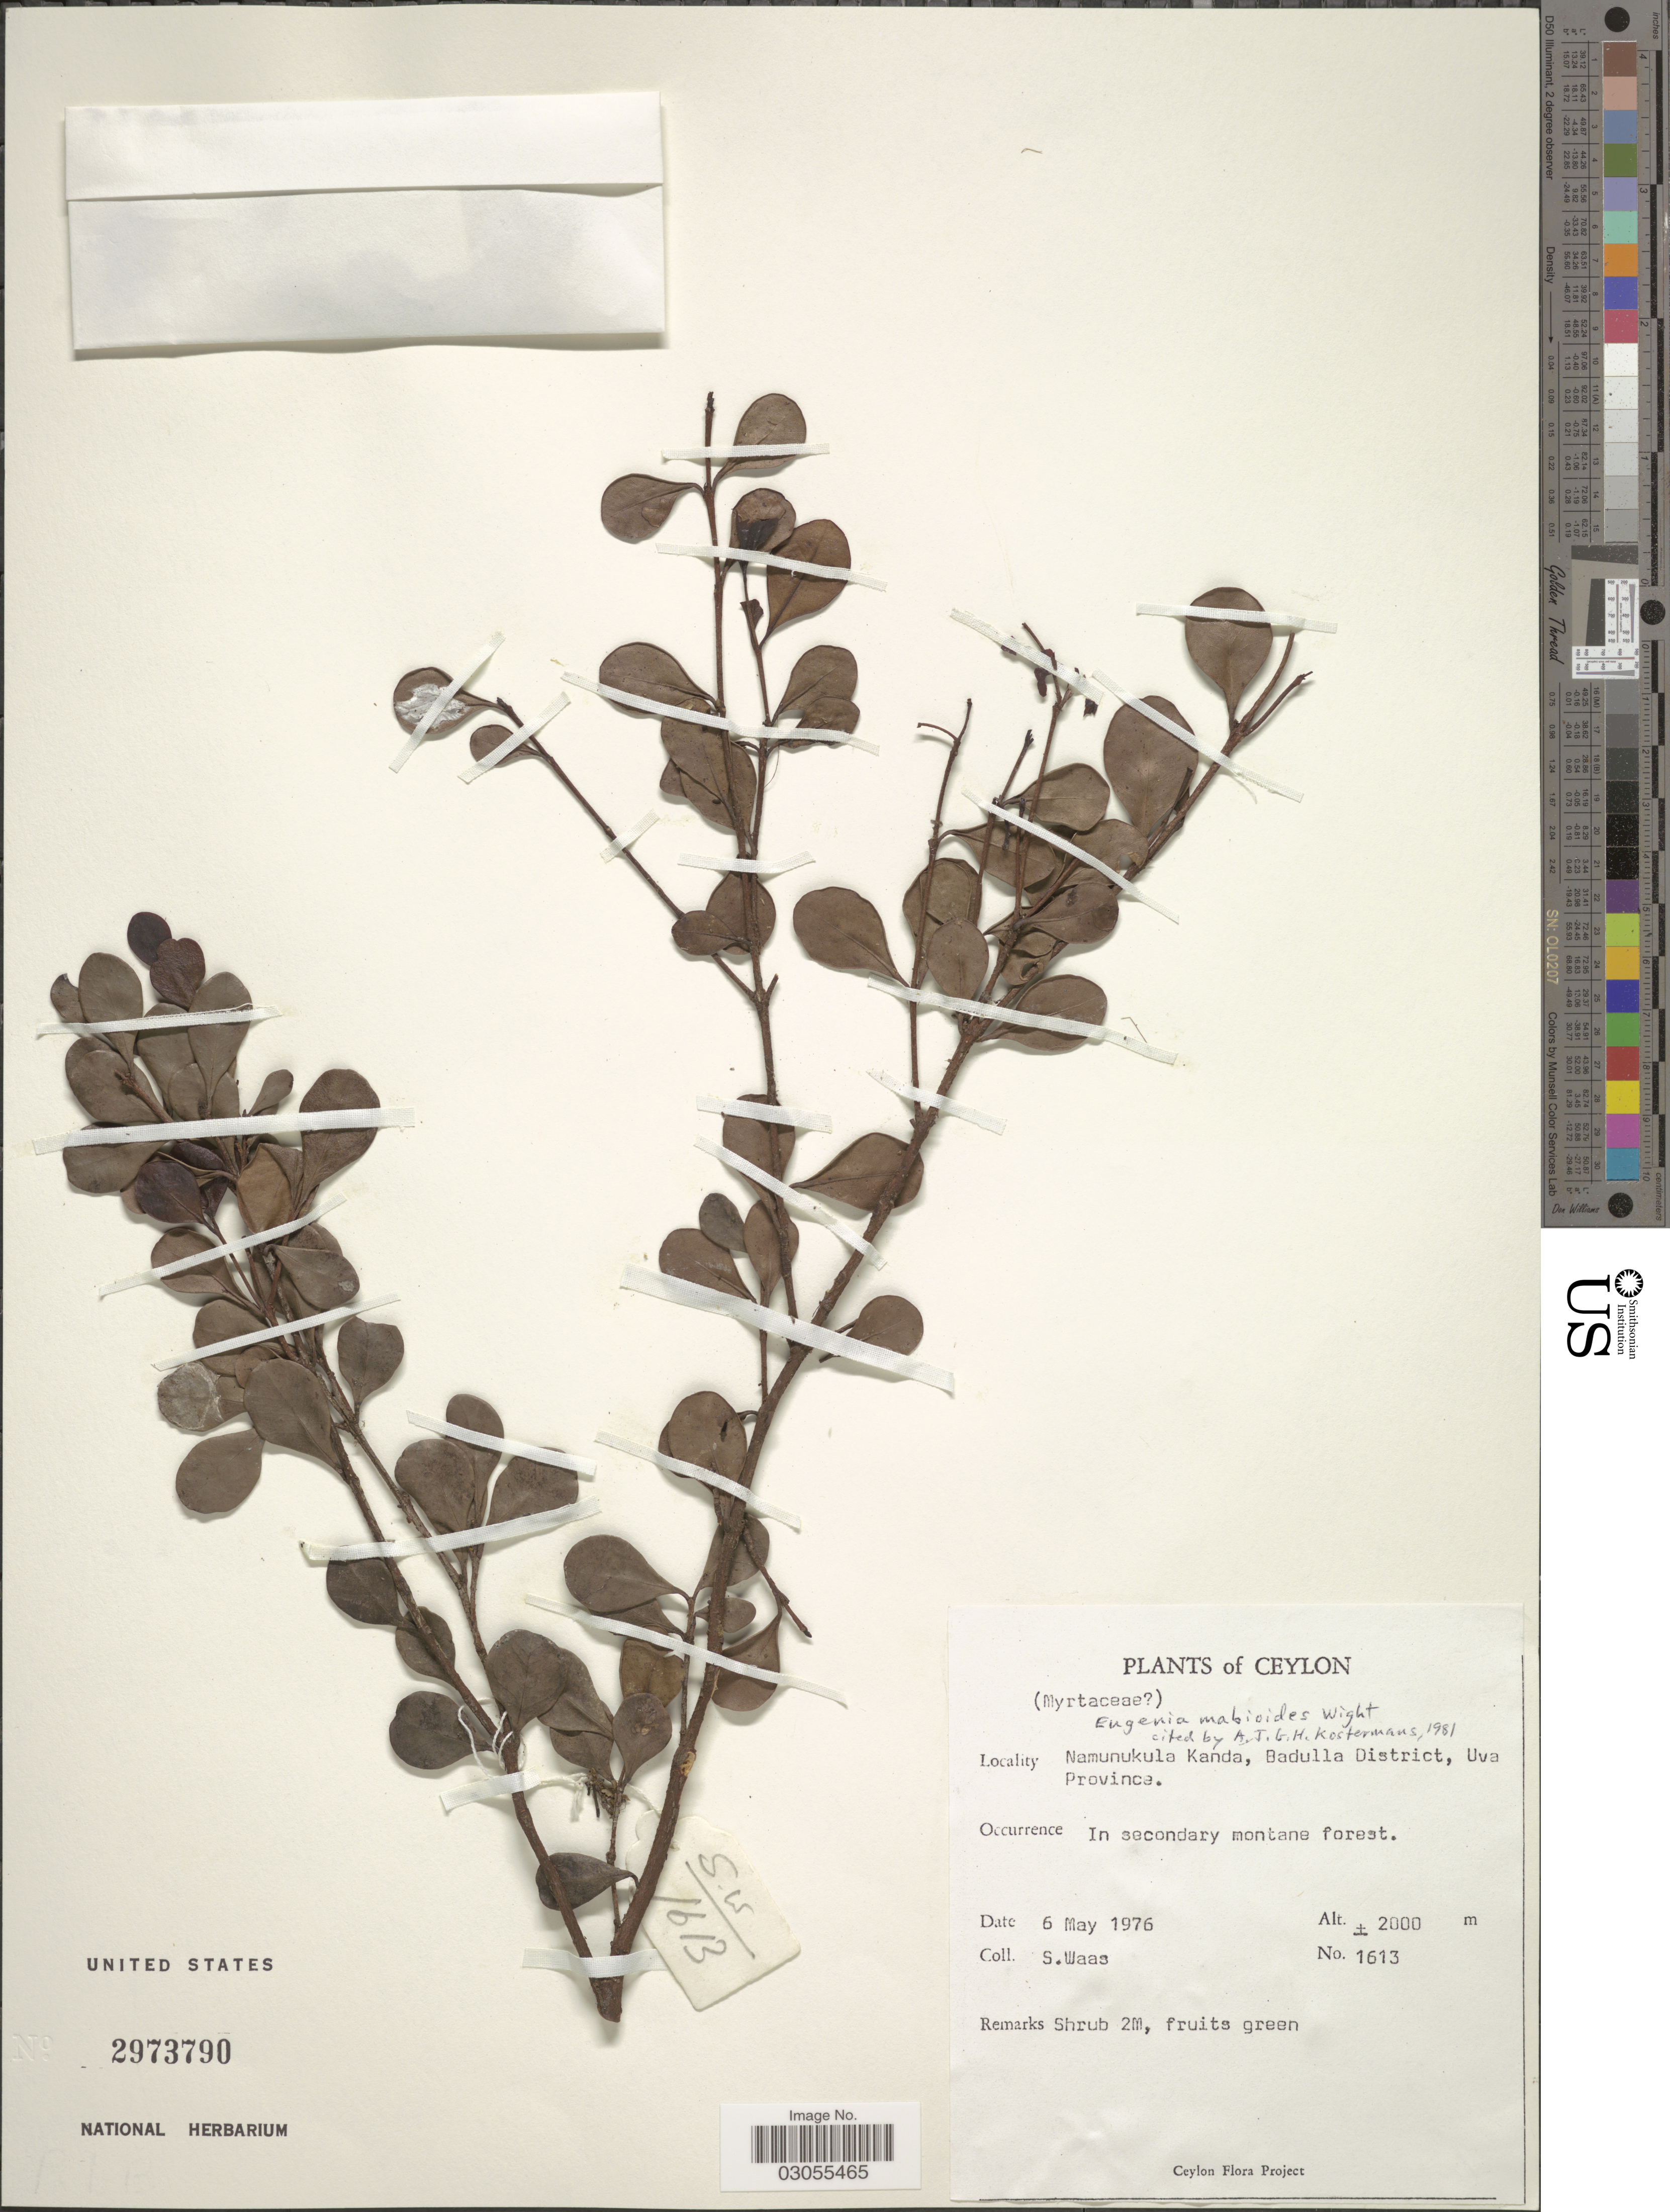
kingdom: Plantae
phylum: Tracheophyta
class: Magnoliopsida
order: Myrtales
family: Myrtaceae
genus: Eugenia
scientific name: Eugenia mabaeoides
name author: Wight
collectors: S. Waas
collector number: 1613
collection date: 1976-05-06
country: Sri Lanka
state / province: Uva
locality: Ceylon. Namunukula Kanda, Badulla District.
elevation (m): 2000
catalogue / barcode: US 2973790